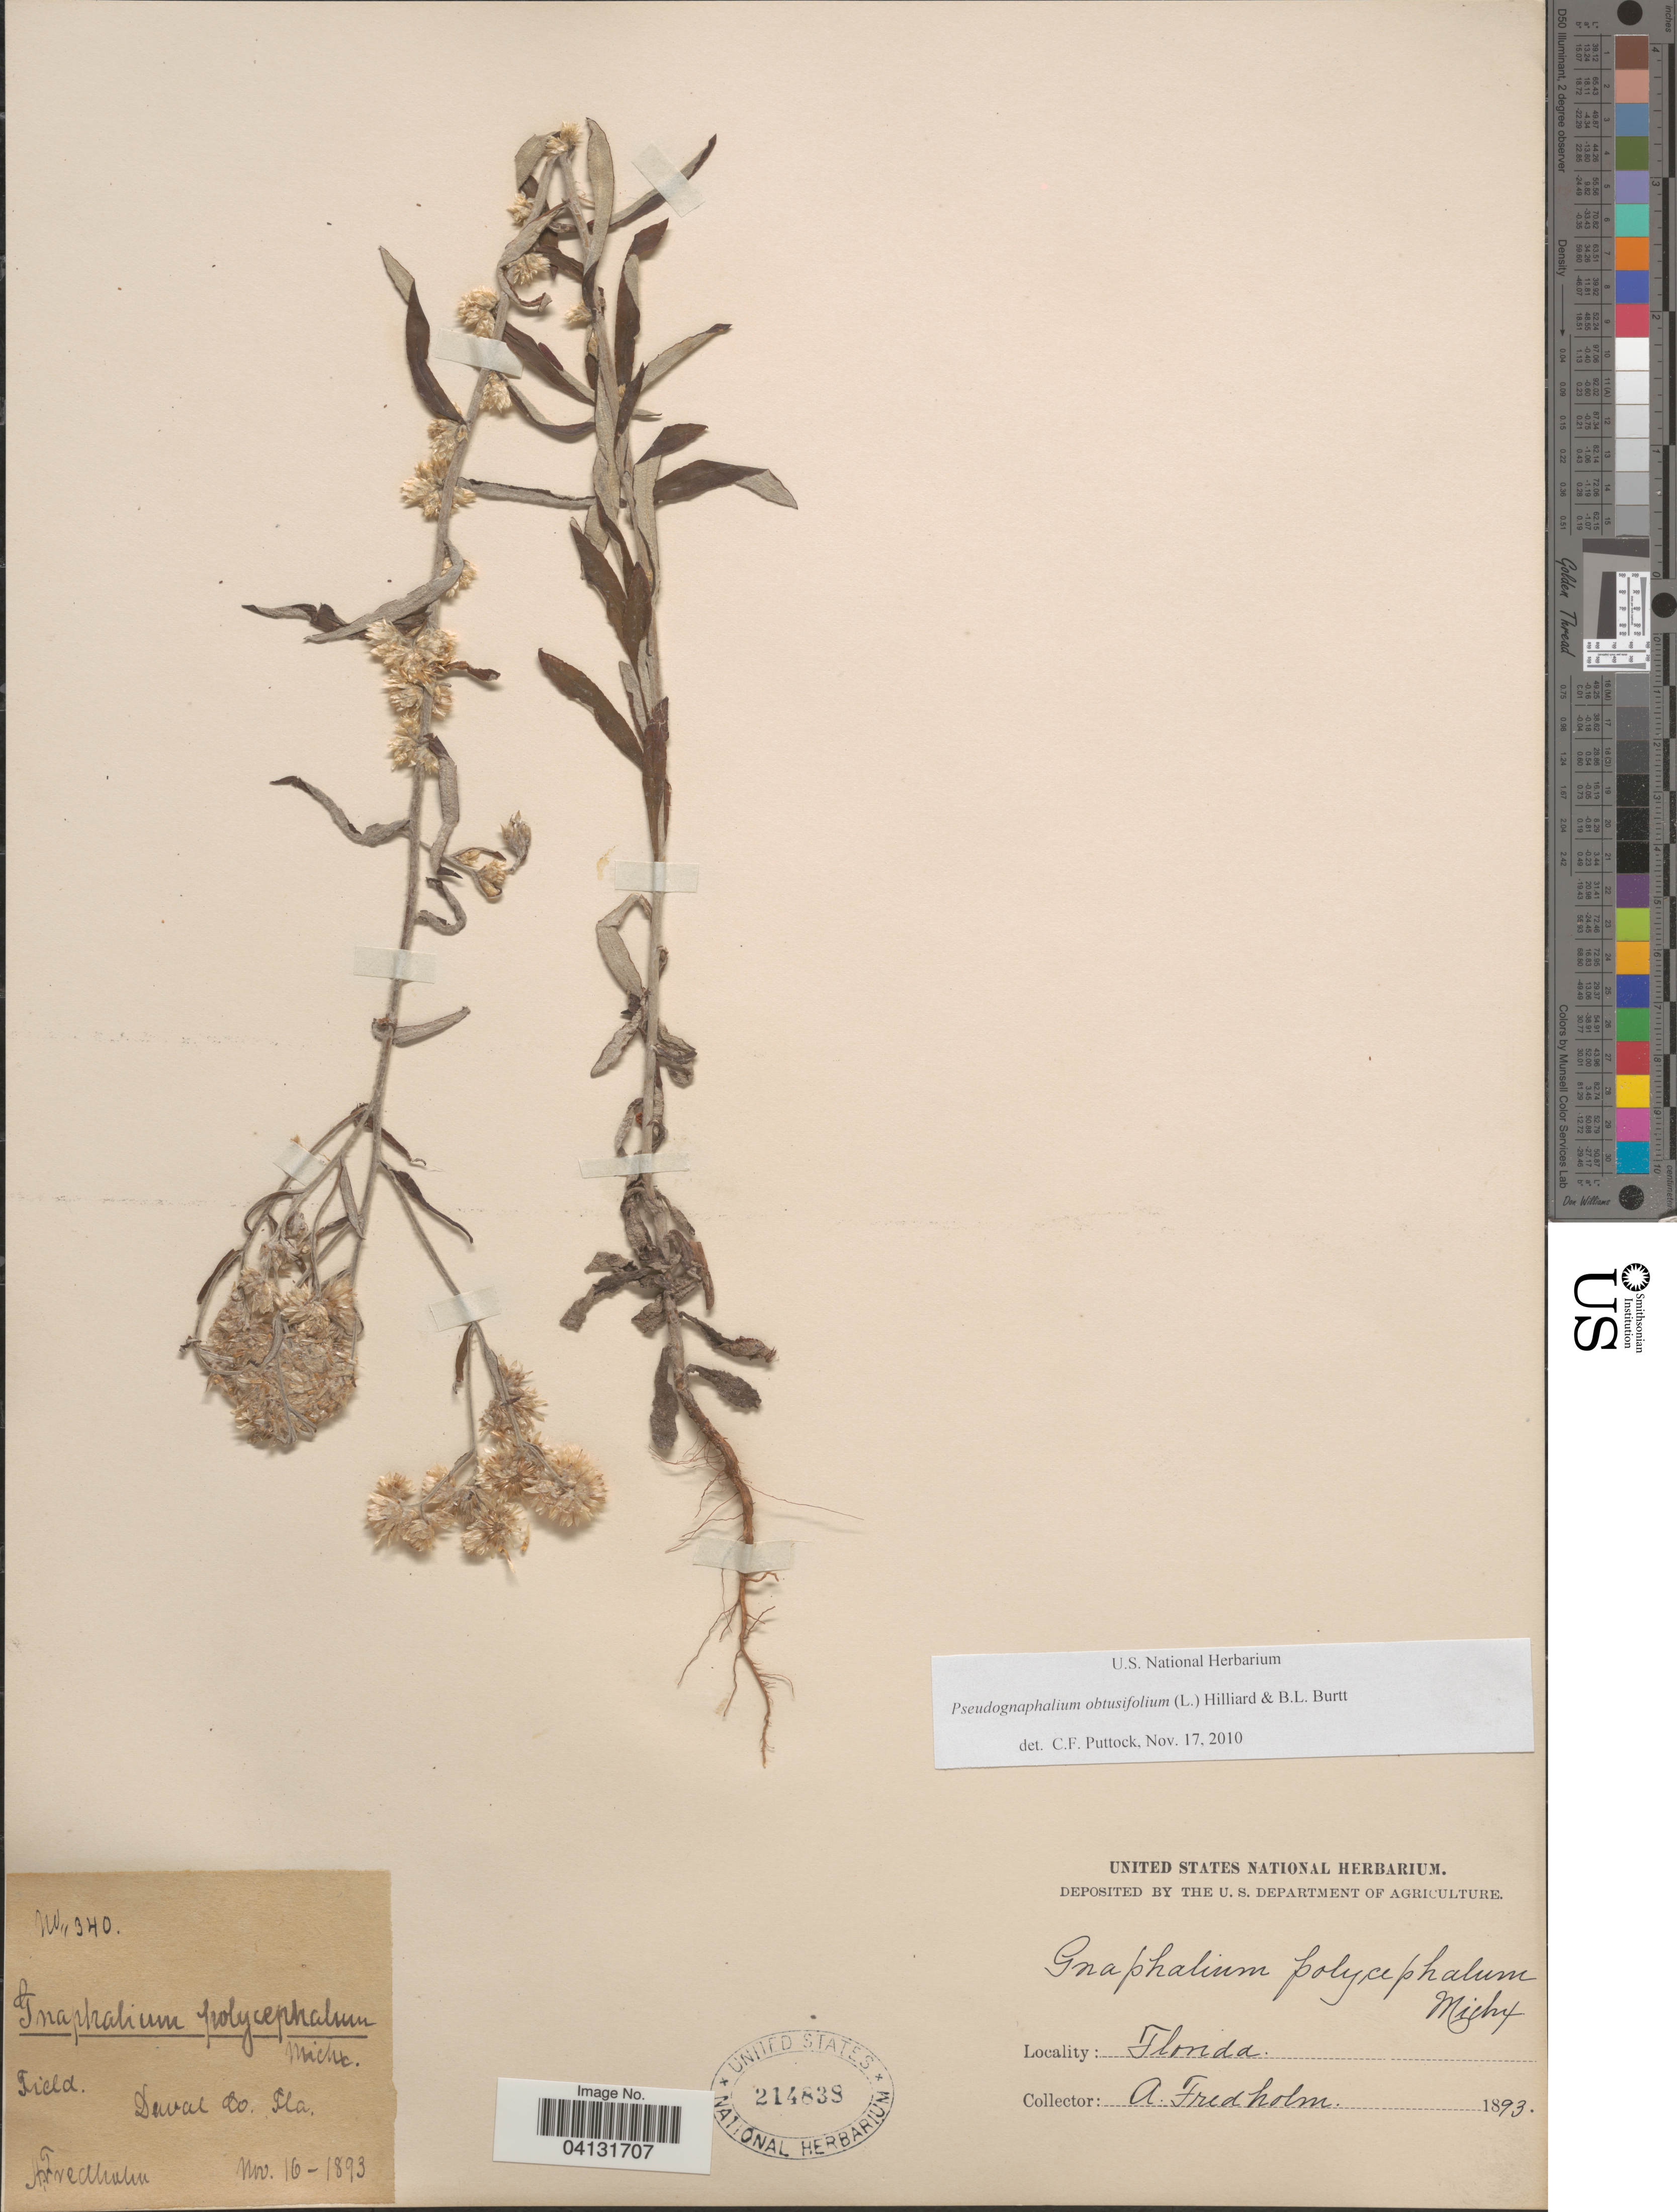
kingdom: Plantae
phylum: Tracheophyta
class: Magnoliopsida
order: Asterales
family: Asteraceae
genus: Pseudognaphalium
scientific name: Pseudognaphalium obtusifolium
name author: (L.) Hilliard & B.L. Burtt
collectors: A. Fredholm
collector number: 340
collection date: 1893-11-16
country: United States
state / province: Florida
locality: Field. Duval Co.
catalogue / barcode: US 214838